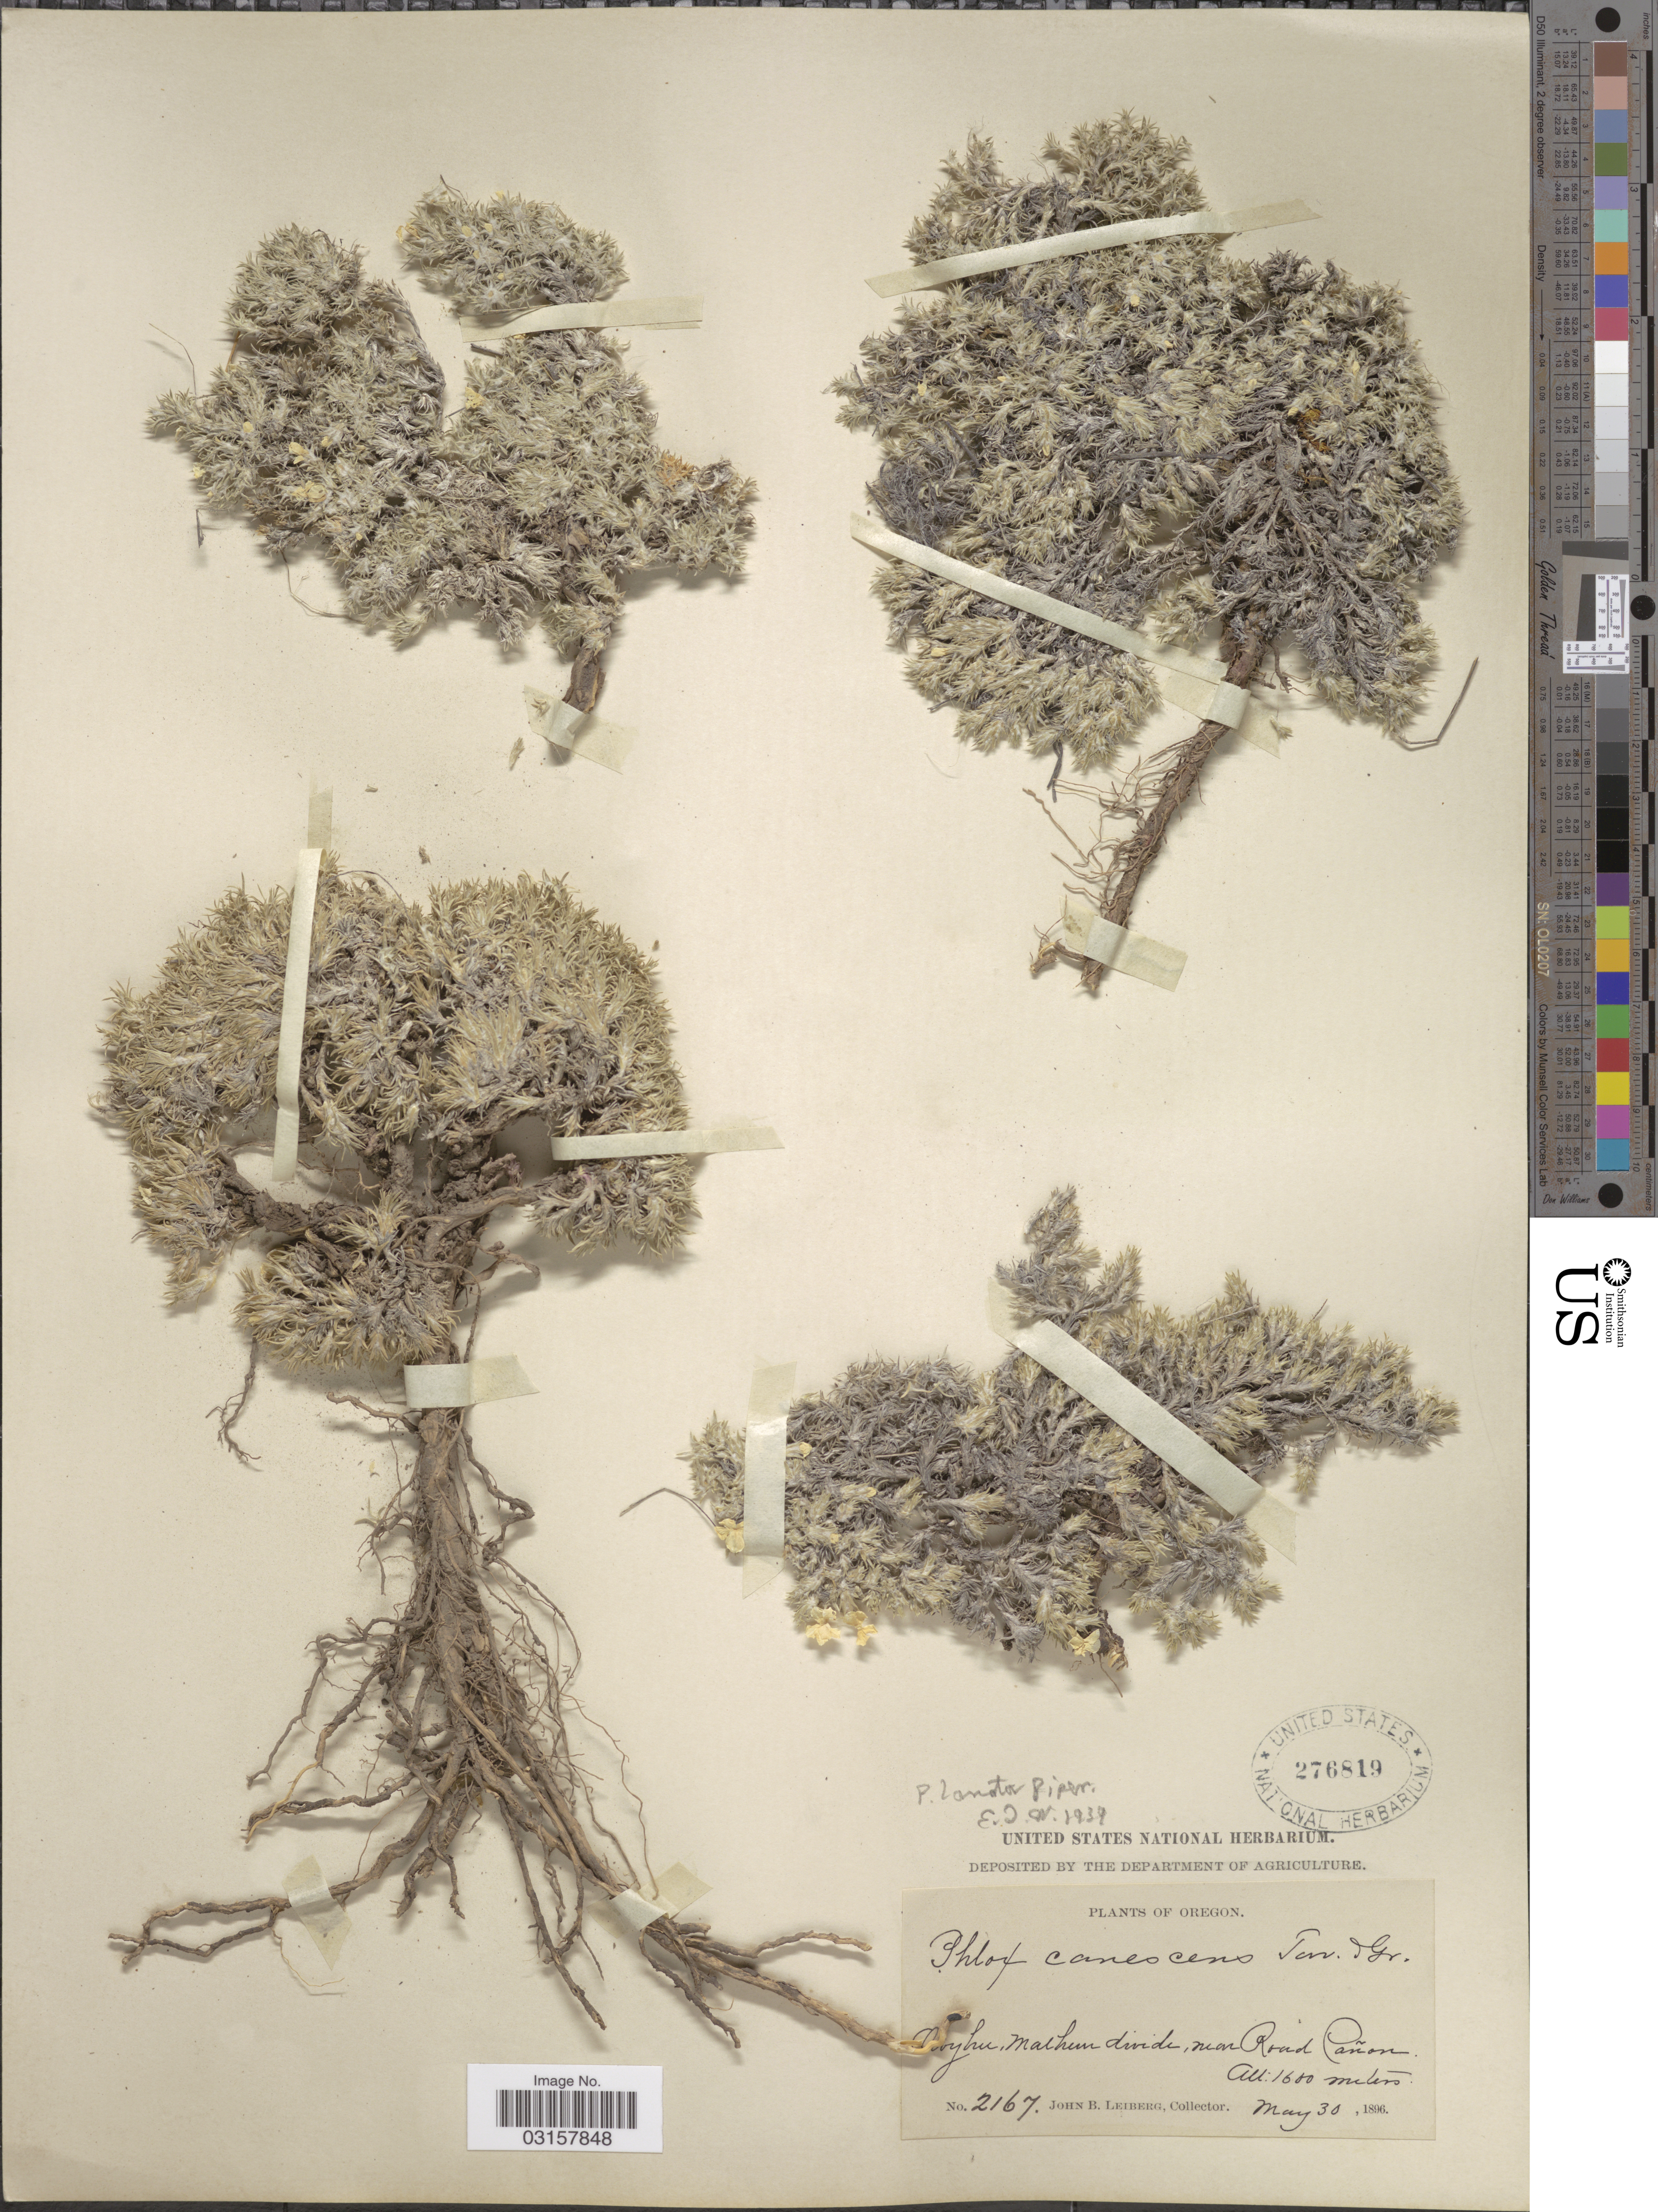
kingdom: Plantae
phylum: Tracheophyta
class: Magnoliopsida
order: Ericales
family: Polemoniaceae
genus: Phlox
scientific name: Phlox hoodii subsp. canescens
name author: (Torr. & A. Gray) Wherry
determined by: Mayfield, M. H.; Ferguson, C. J.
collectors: J. B. Leiberg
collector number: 2167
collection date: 1896-05-30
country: United States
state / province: Oregon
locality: Owyhee, Malheur divide, near Road Cañon.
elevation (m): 1600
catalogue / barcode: US 276819